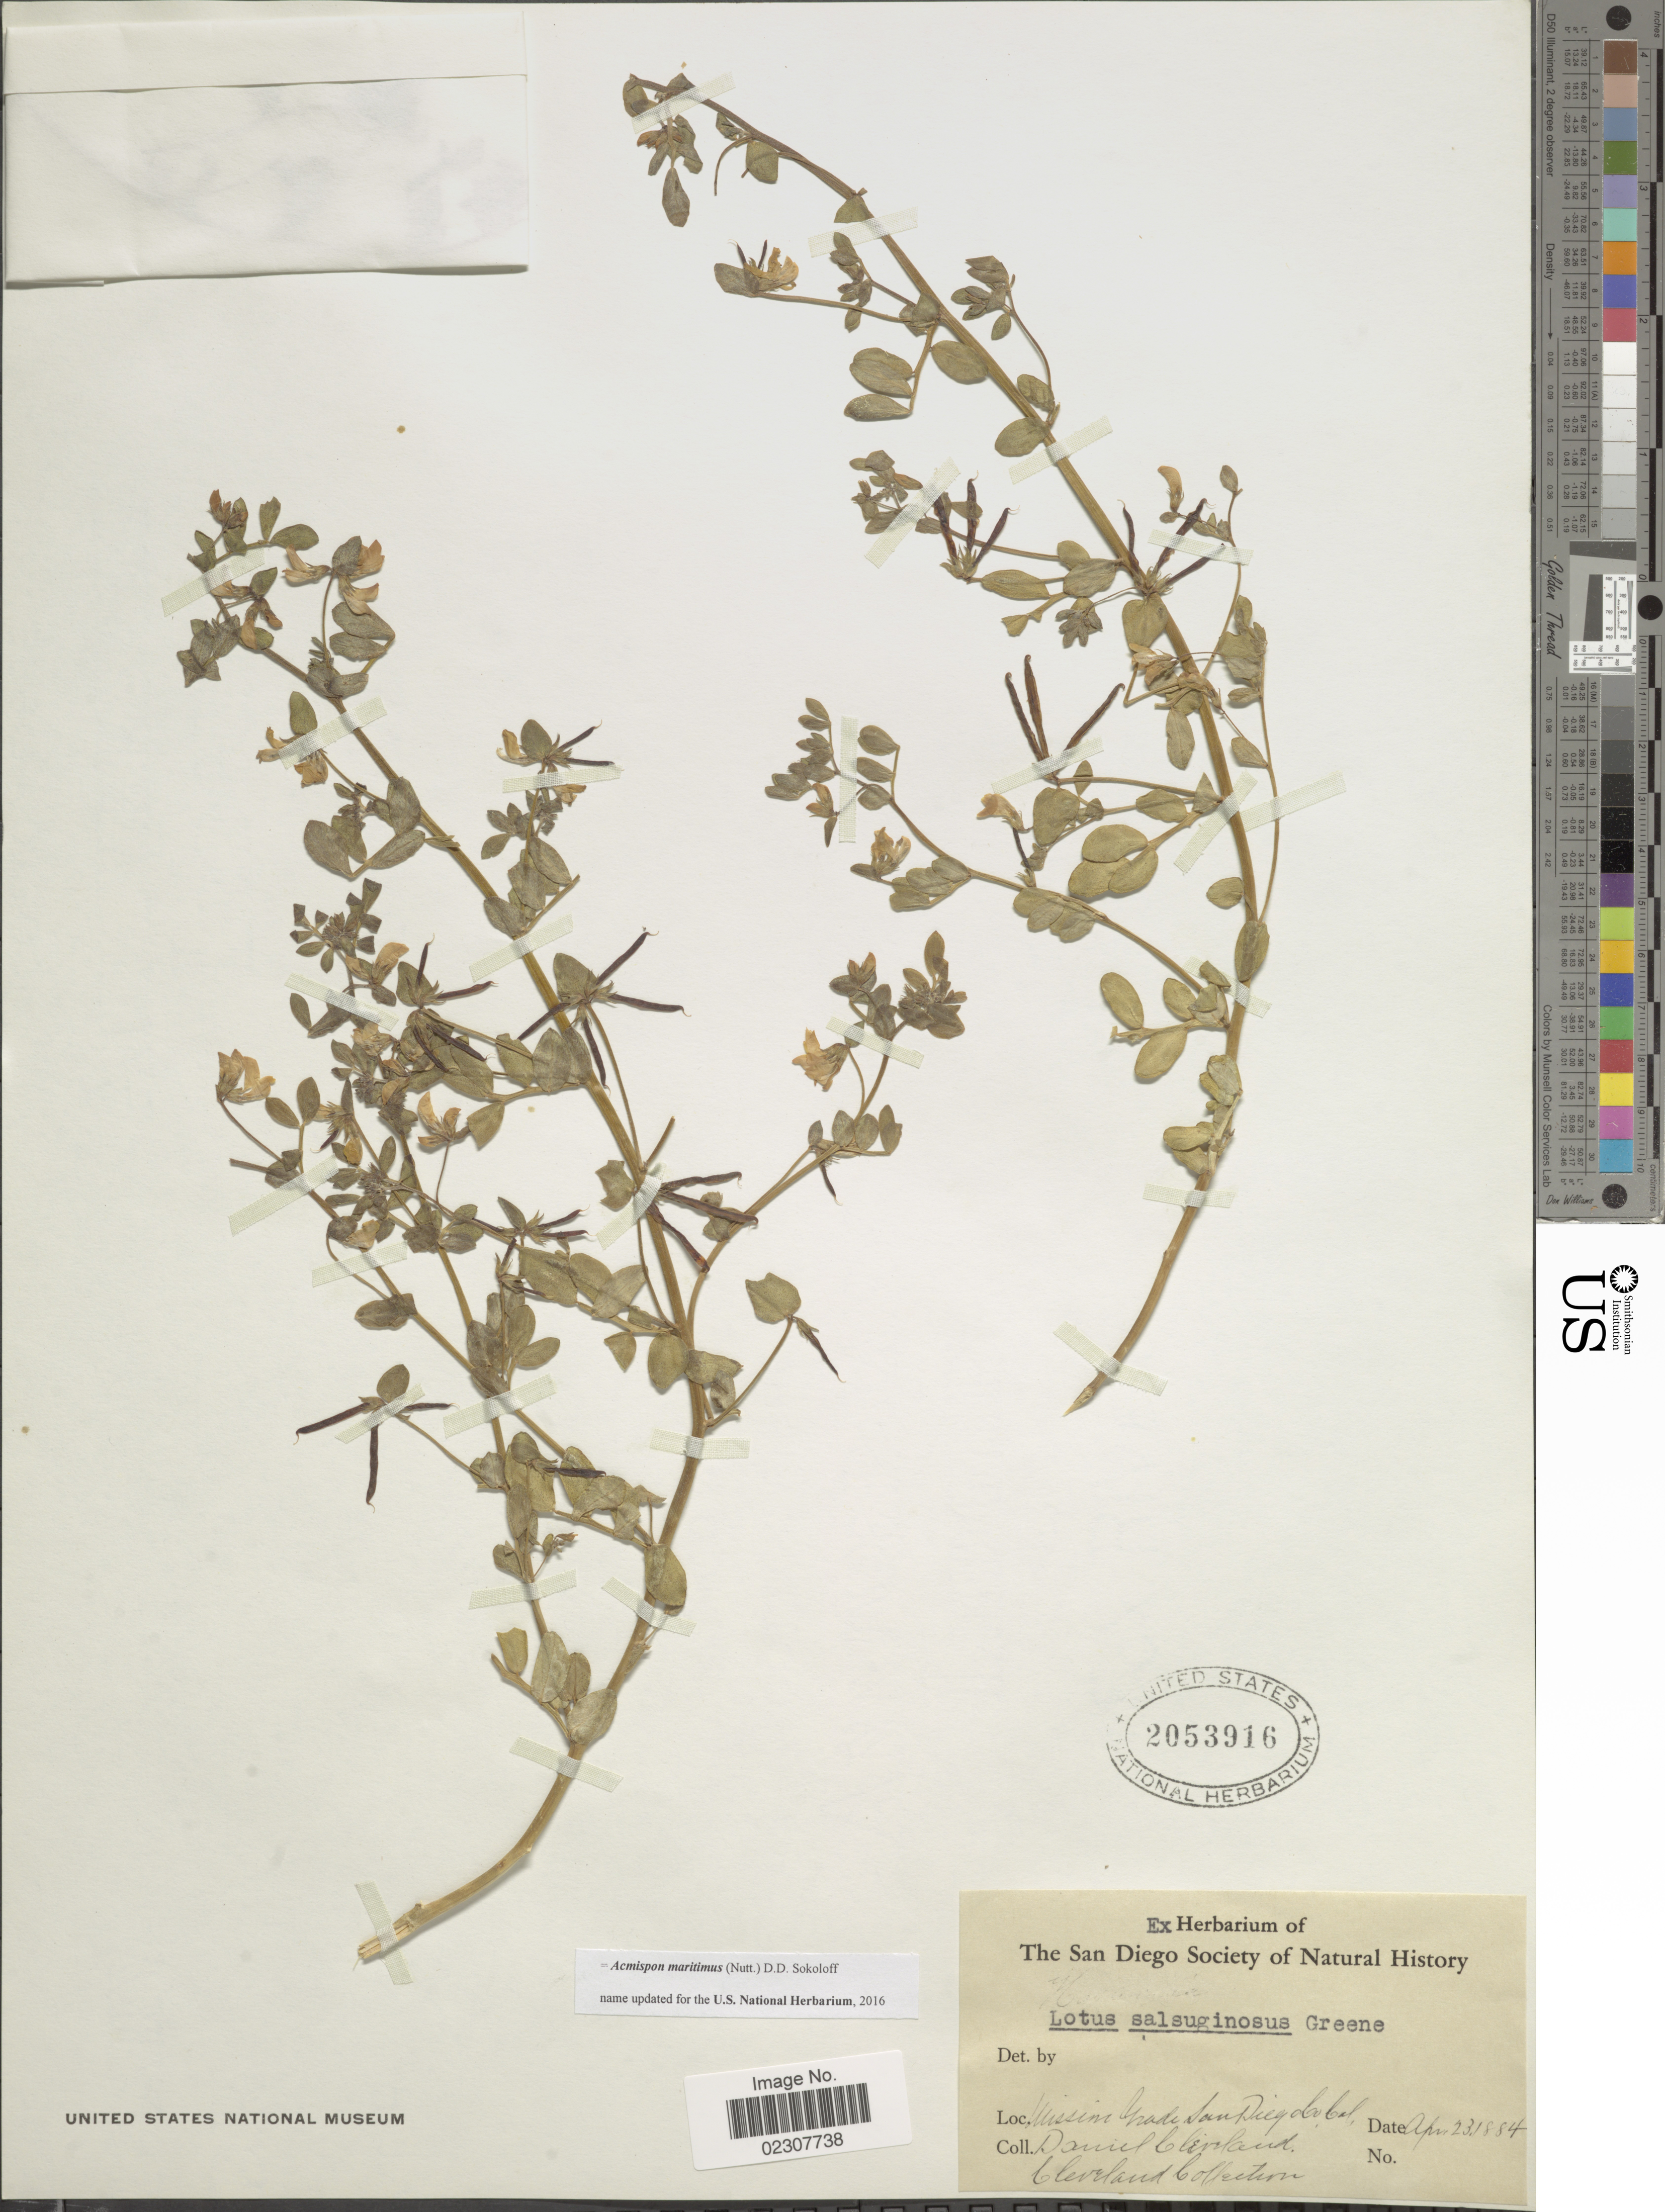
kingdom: Plantae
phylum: Tracheophyta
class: Magnoliopsida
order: Fabales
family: Fabaceae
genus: Acmispon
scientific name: Acmispon maritimus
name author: (Nutt.) D.D. Sokoloff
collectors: D. Cleveland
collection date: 1884-04-23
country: United States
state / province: California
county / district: San Diego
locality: Mission Grade, San Diego Co.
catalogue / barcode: US 2053916